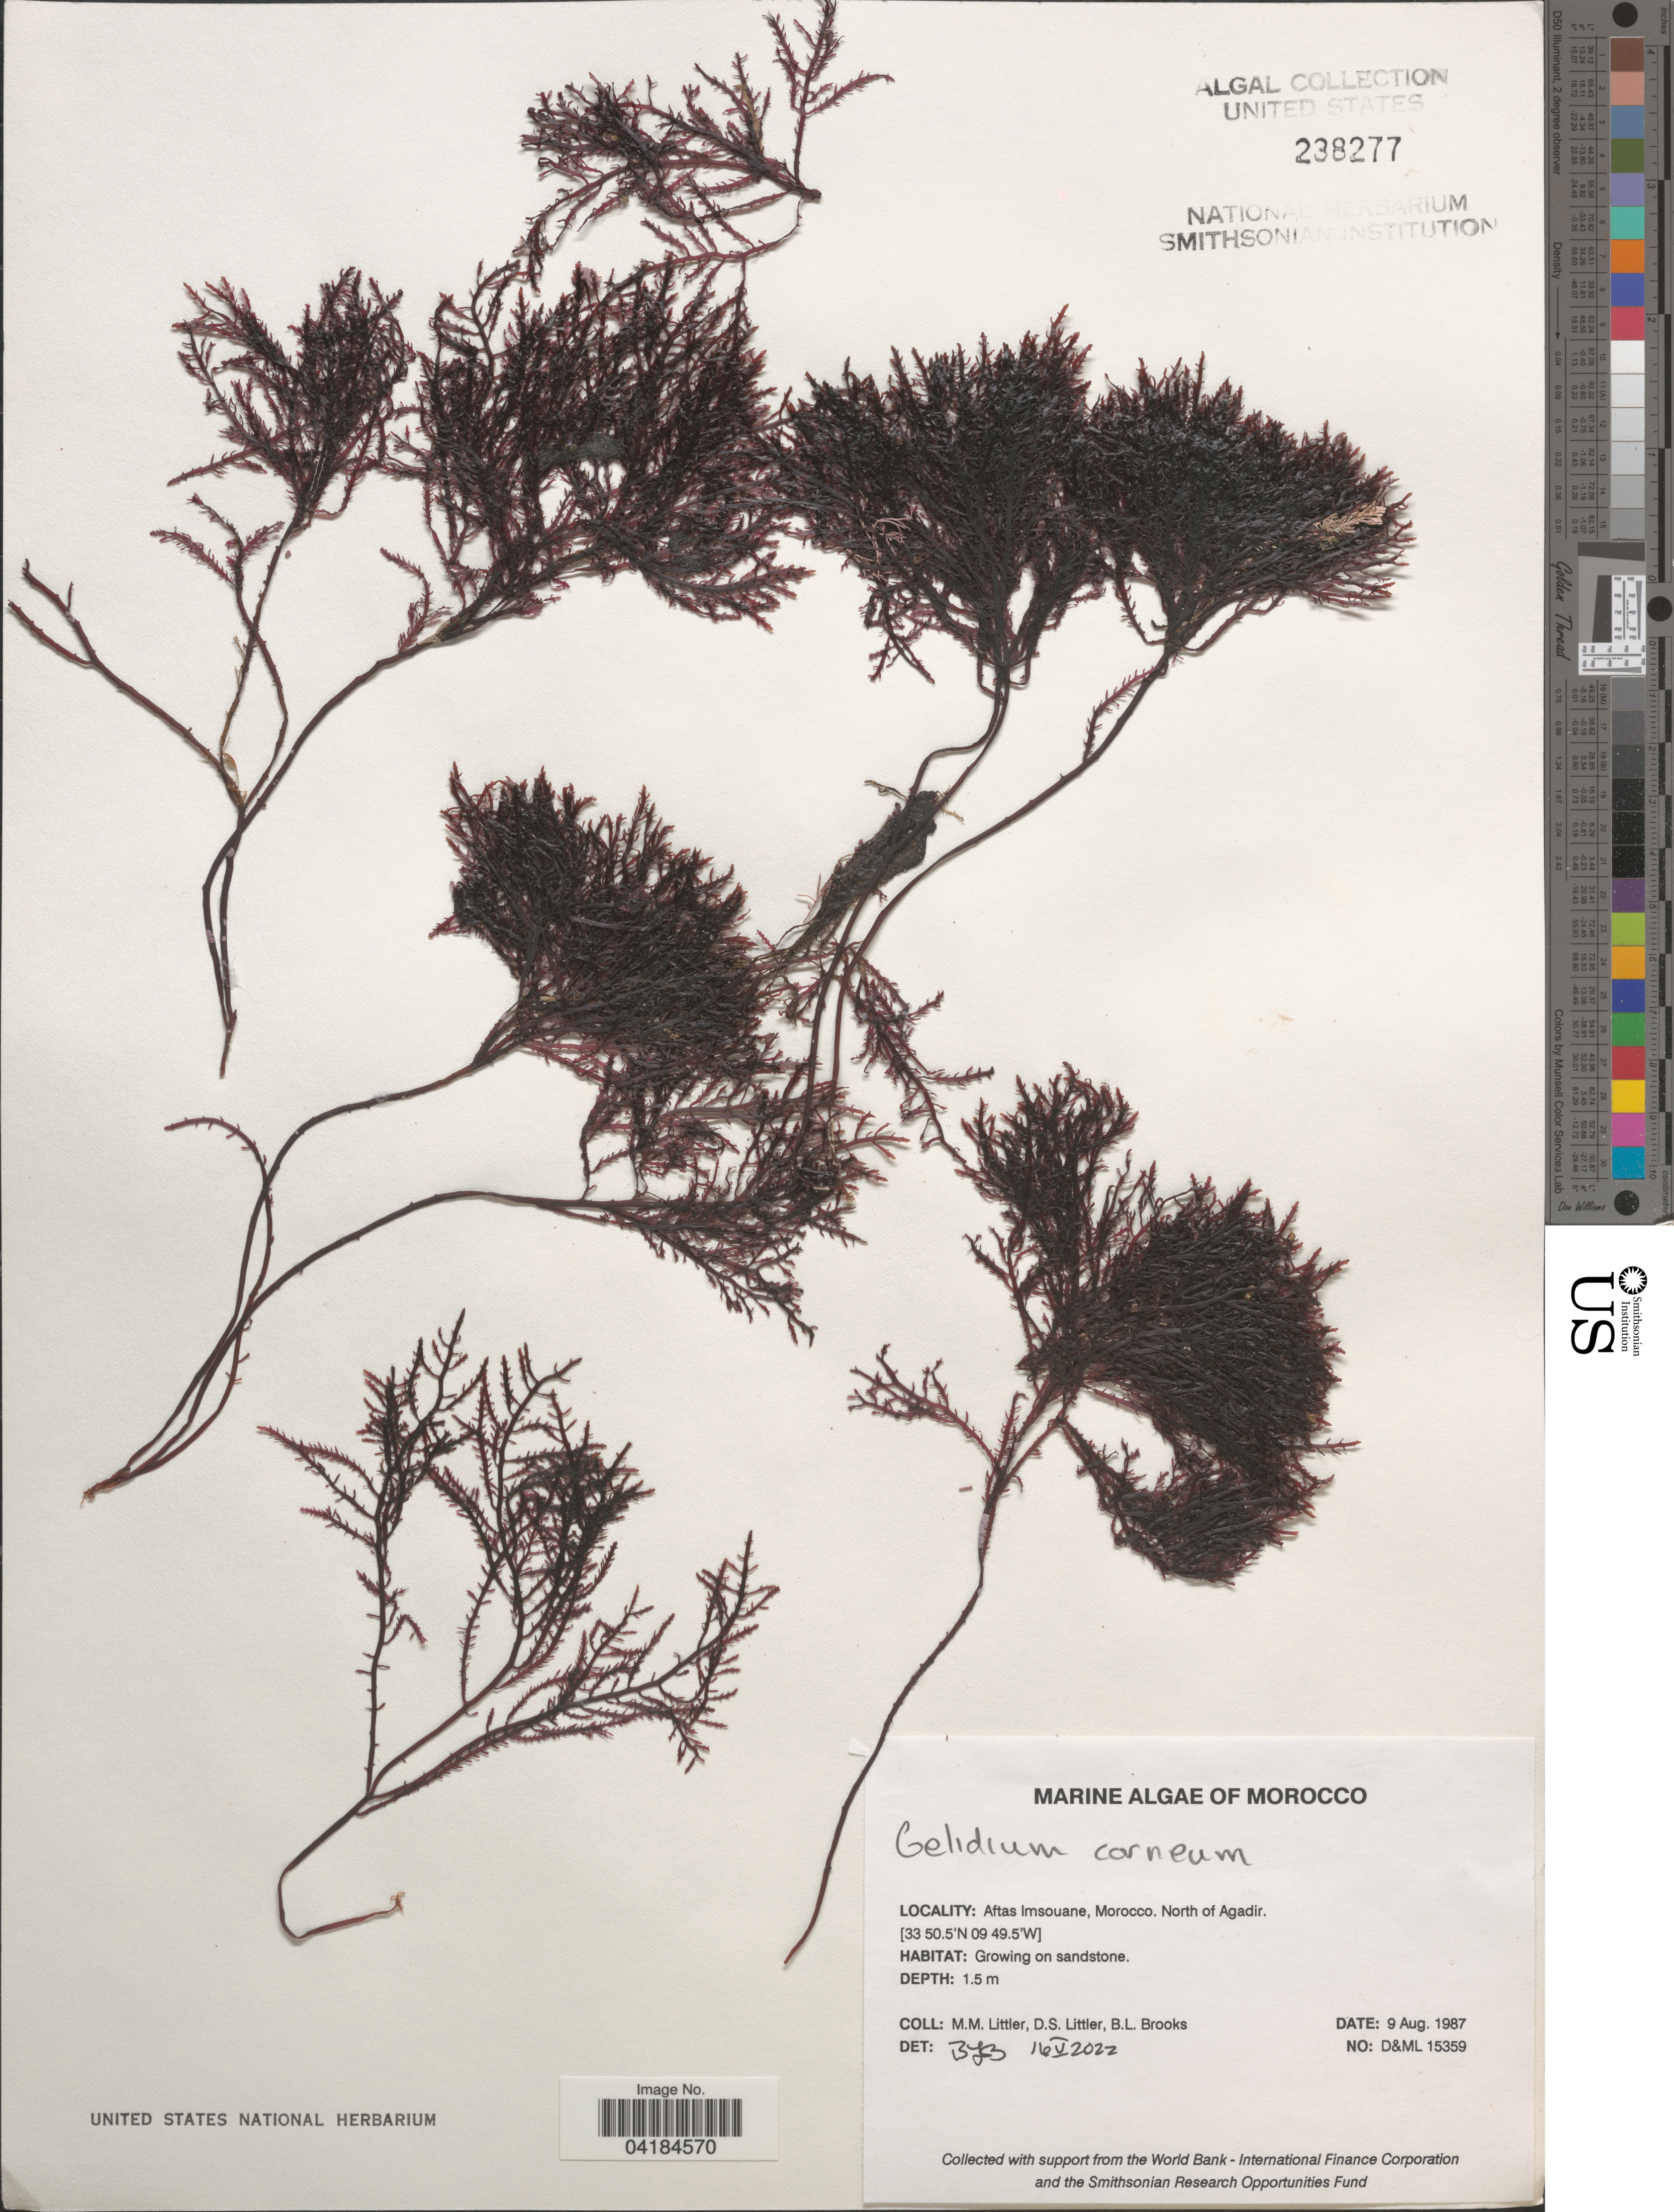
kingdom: Plantae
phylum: Rhodophyta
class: Florideophyceae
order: Gelidiales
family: Gelidiaceae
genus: Gelidium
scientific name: Gelidium corneum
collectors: D. S. Littler & B. Brooks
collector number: D&ML15359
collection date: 1987-08-09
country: Morocco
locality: Aftas Imsouane. North of Agadir.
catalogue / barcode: US 238277